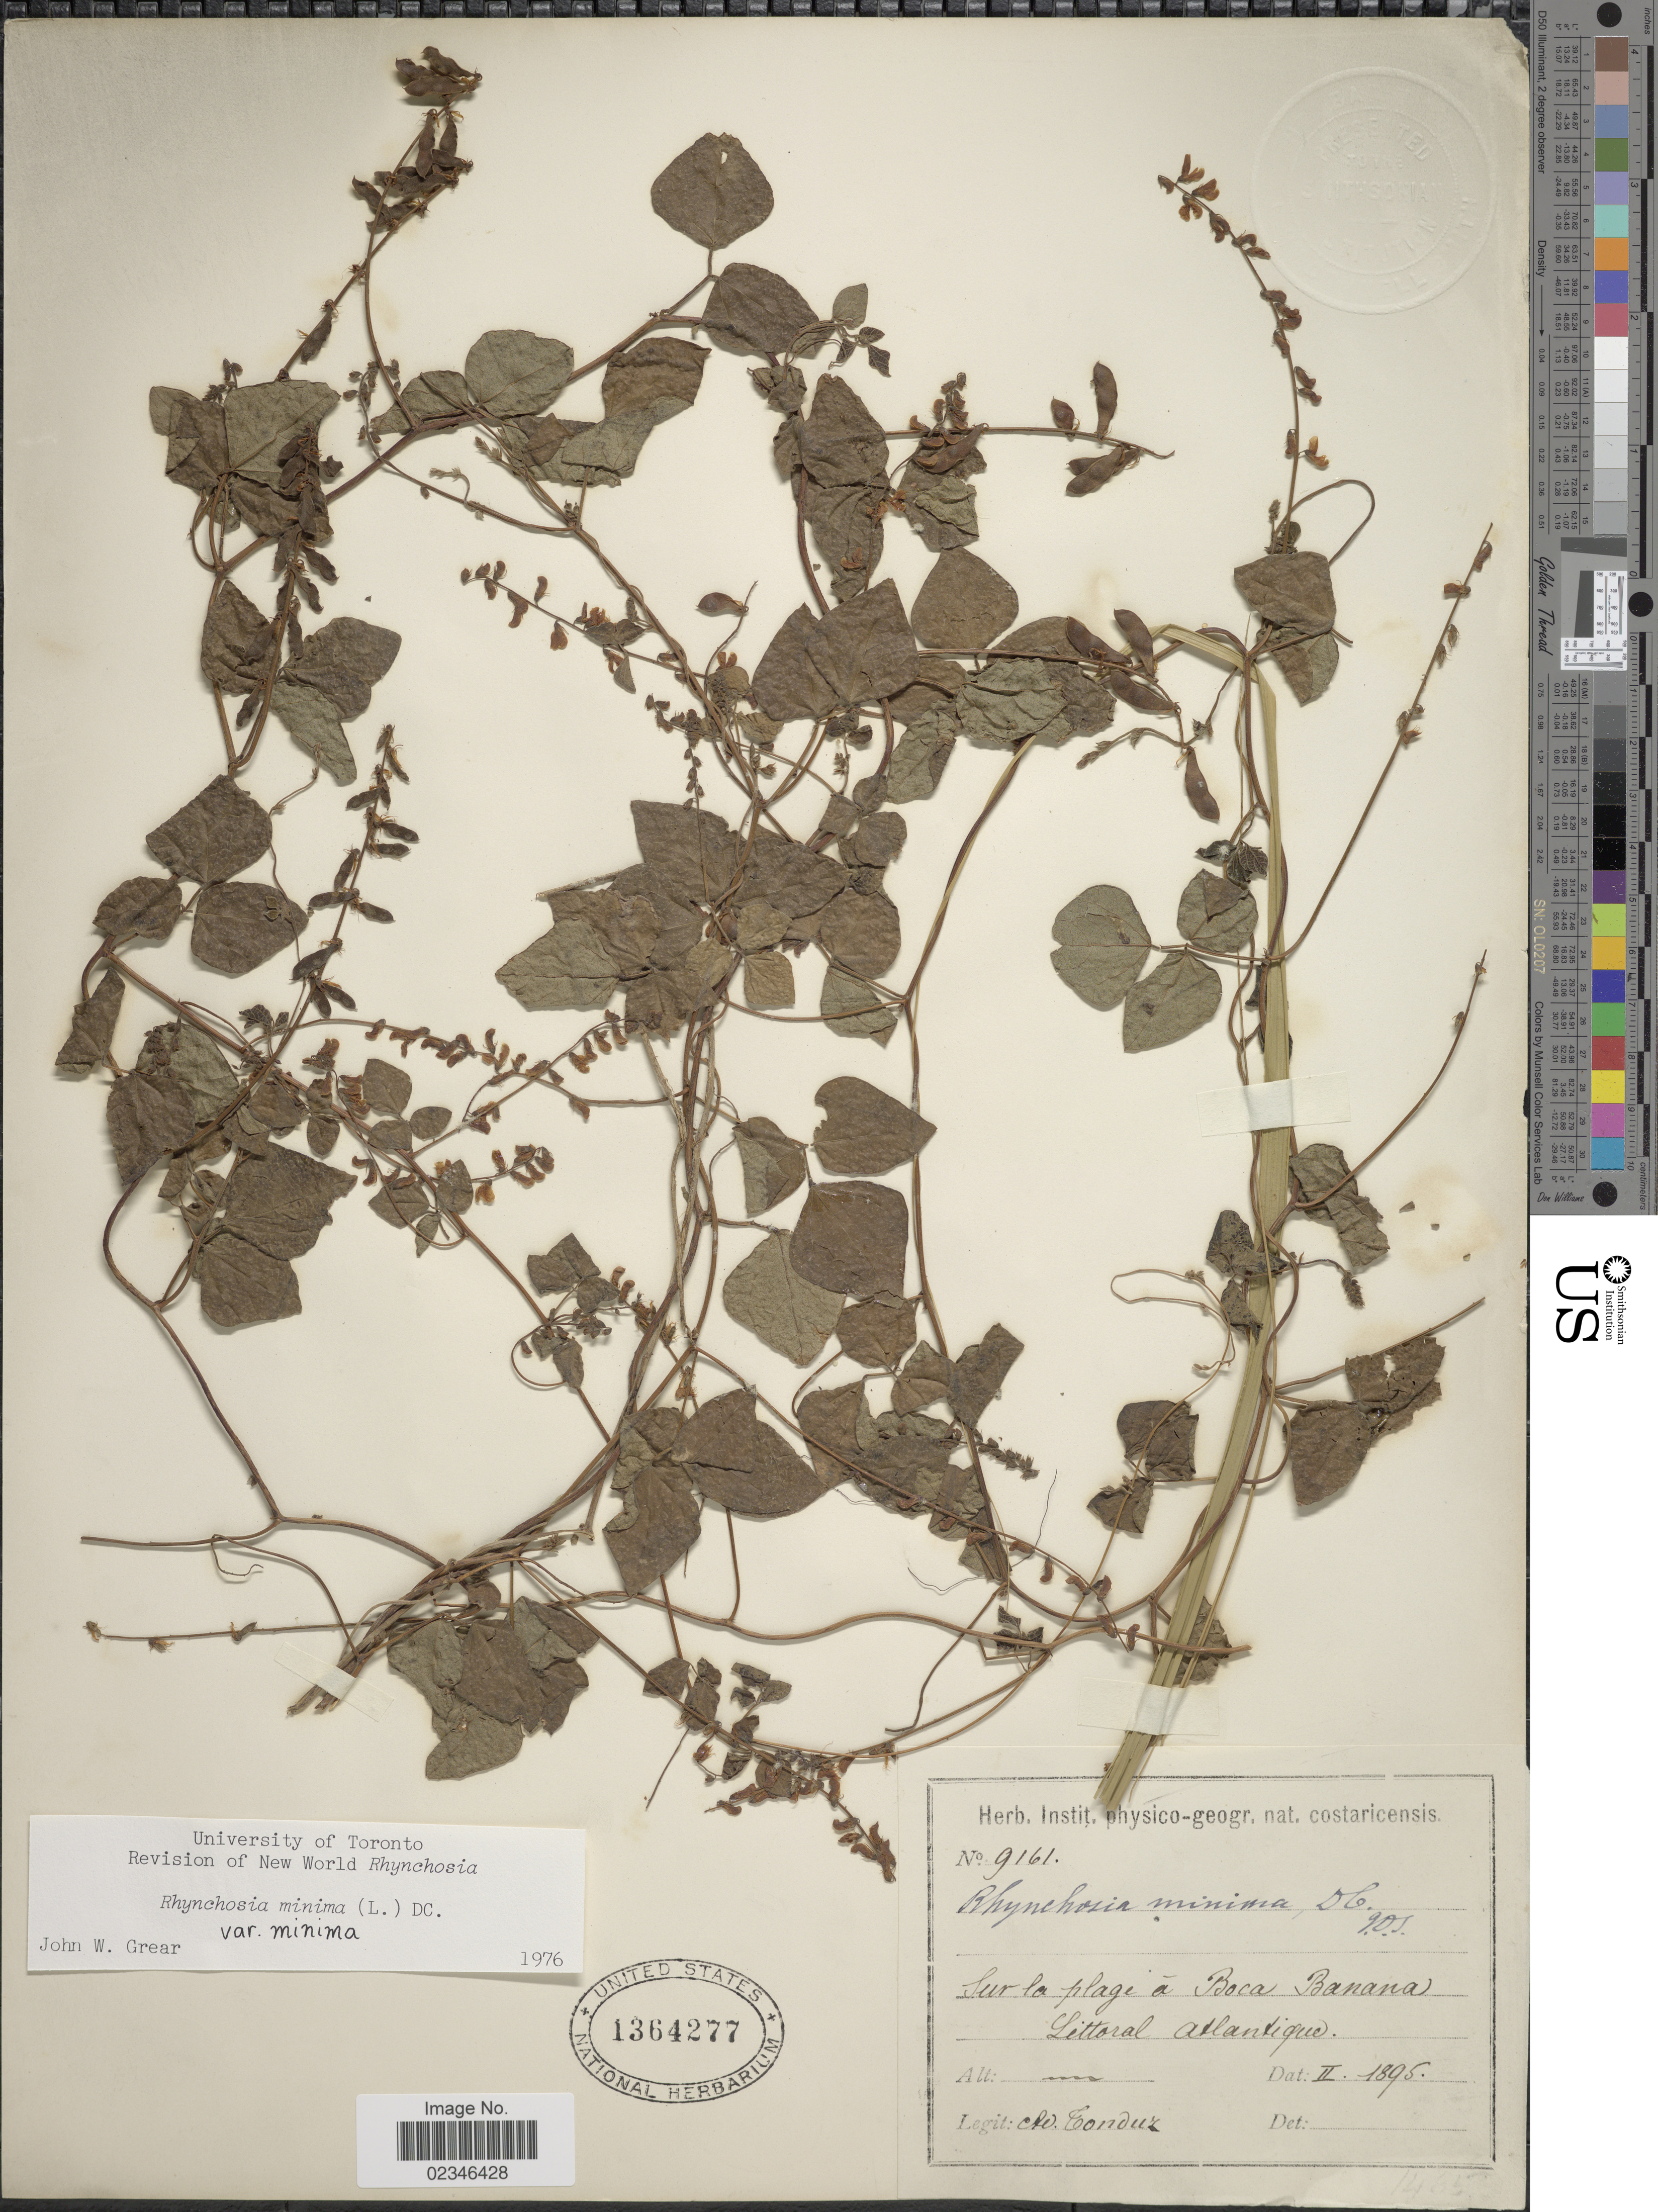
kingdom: Plantae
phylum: Tracheophyta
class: Magnoliopsida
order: Fabales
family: Fabaceae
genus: Rhynchosia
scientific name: Rhynchosia minima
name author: (L.) DC.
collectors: A. Tonduz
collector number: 9161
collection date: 1895-02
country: Costa Rica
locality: Sur la plage á Boca Banana. Littoral Atlantique.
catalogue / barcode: US 1364277